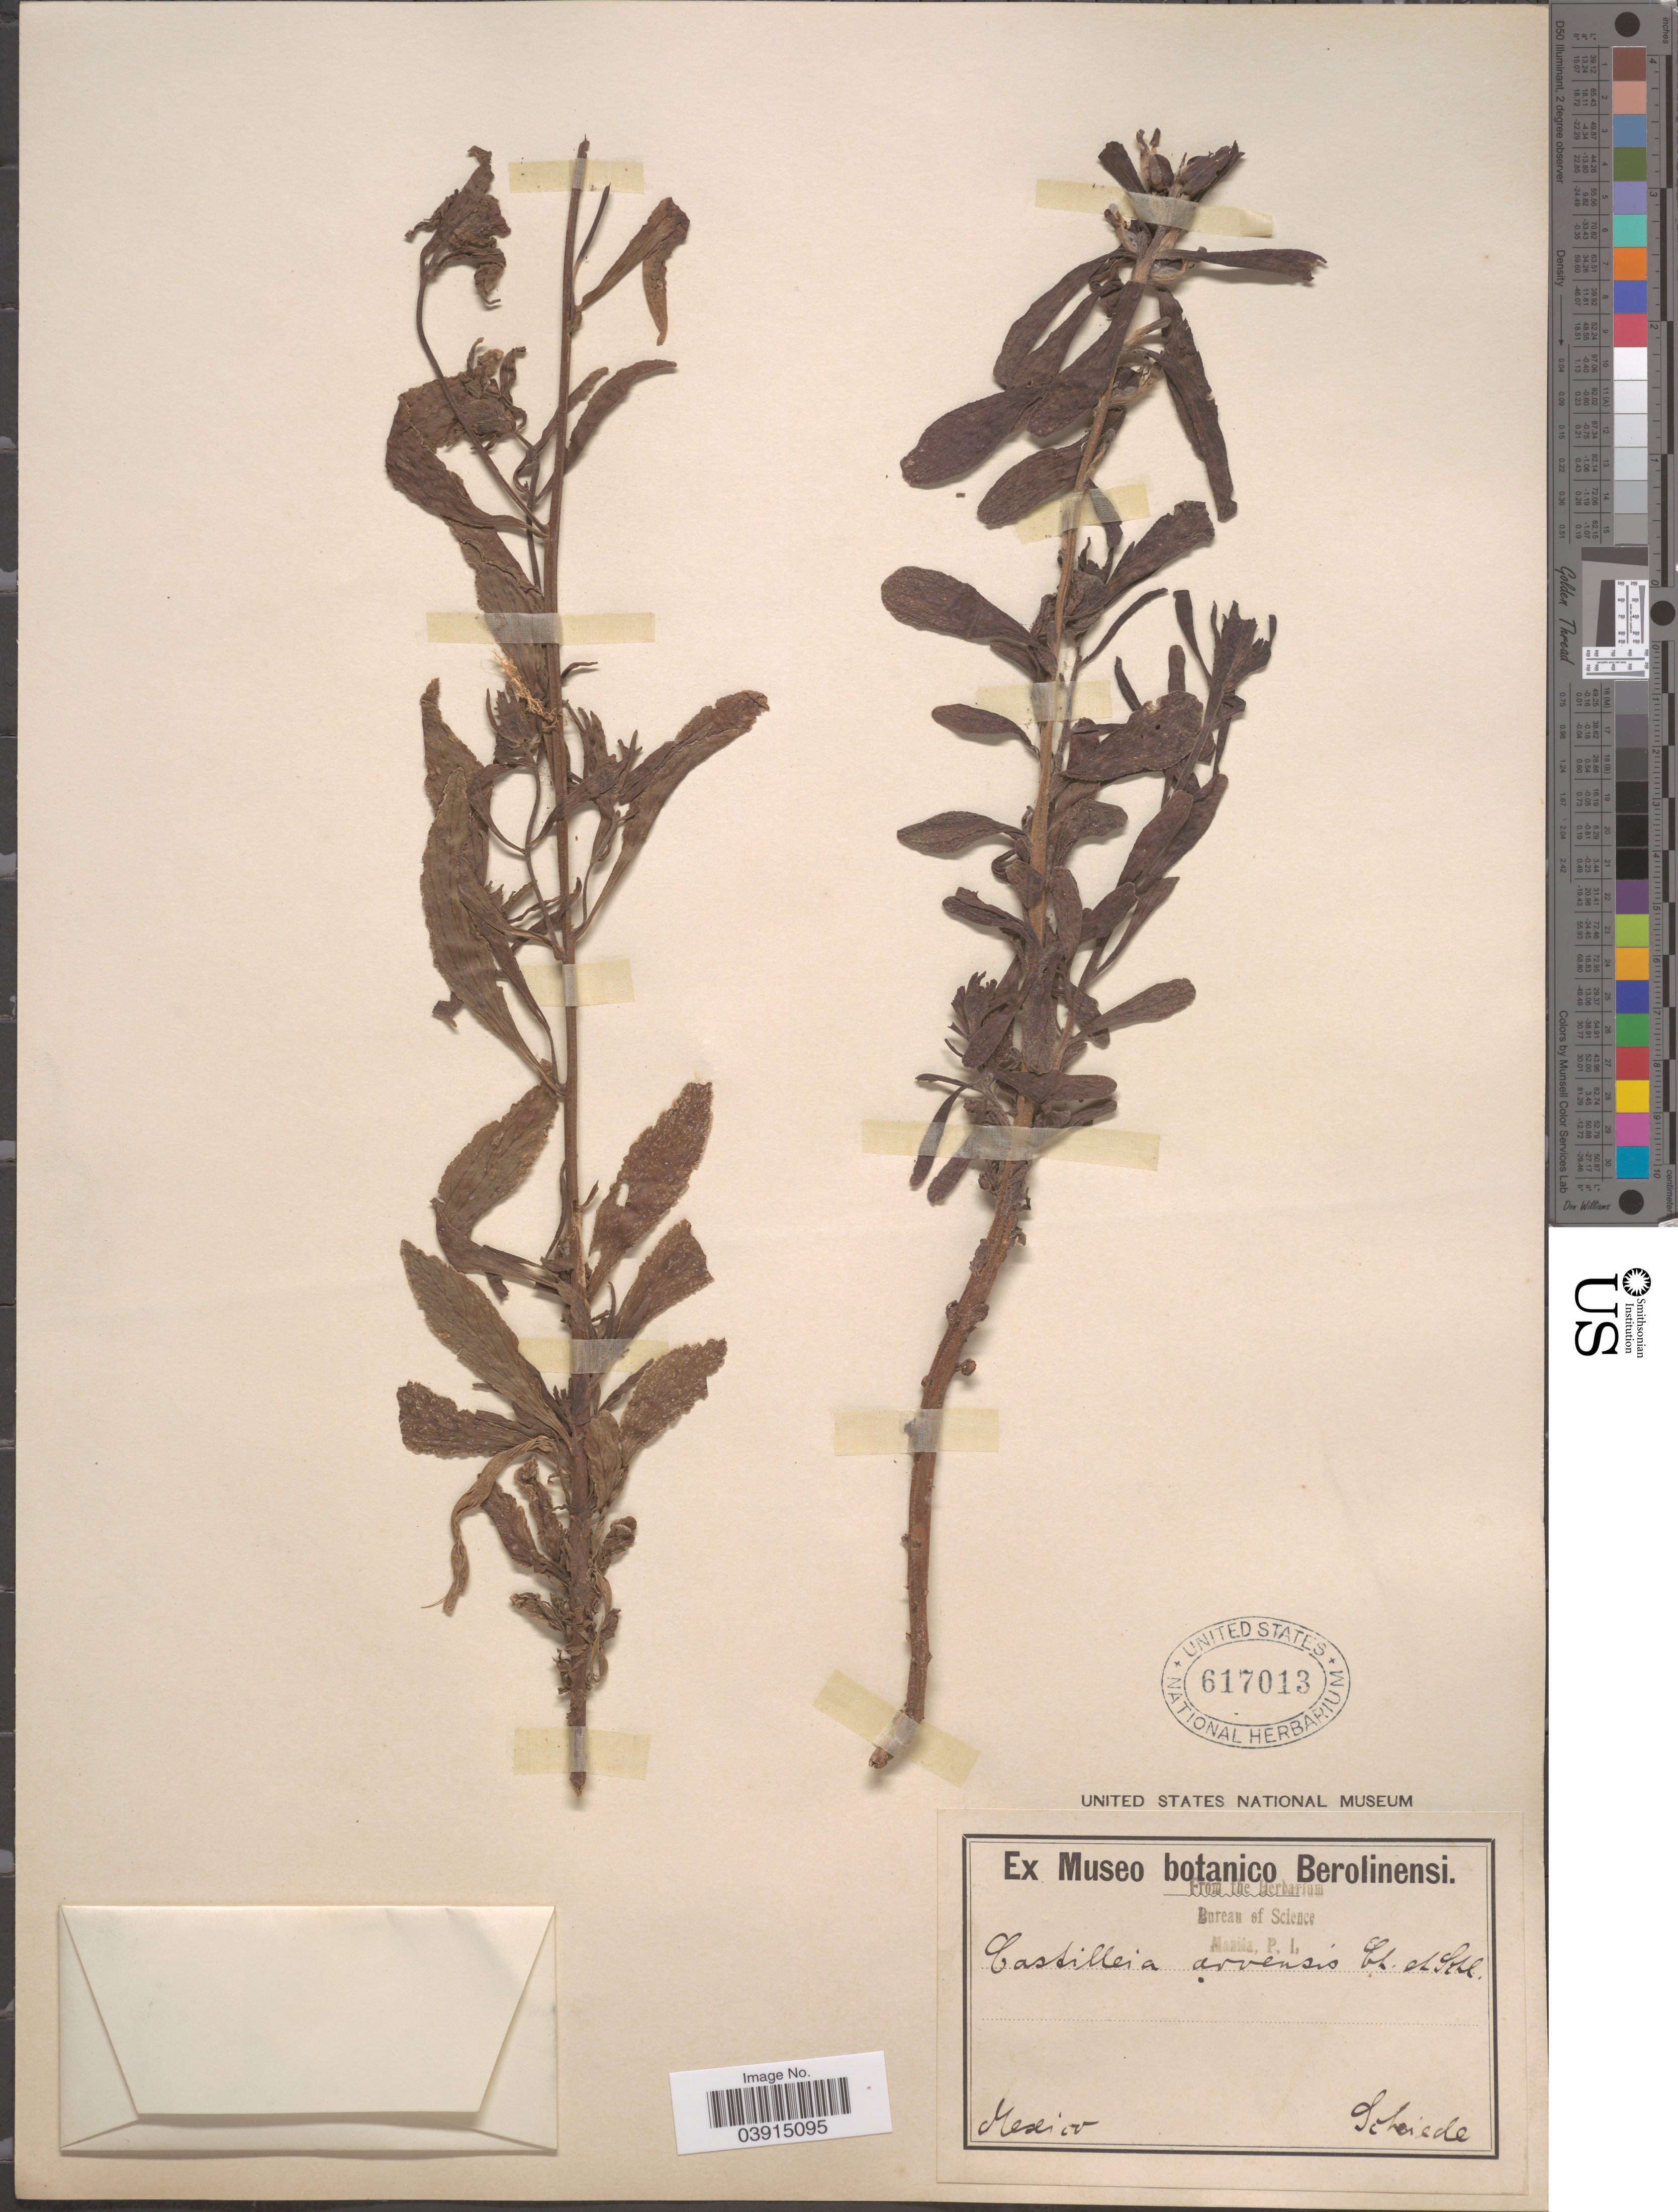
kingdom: Plantae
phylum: Tracheophyta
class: Magnoliopsida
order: Lamiales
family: Orobanchaceae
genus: Castilleja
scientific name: Castilleja arvensis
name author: Schltdl. & Cham.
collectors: Schiede, --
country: Mexico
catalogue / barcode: US 617013